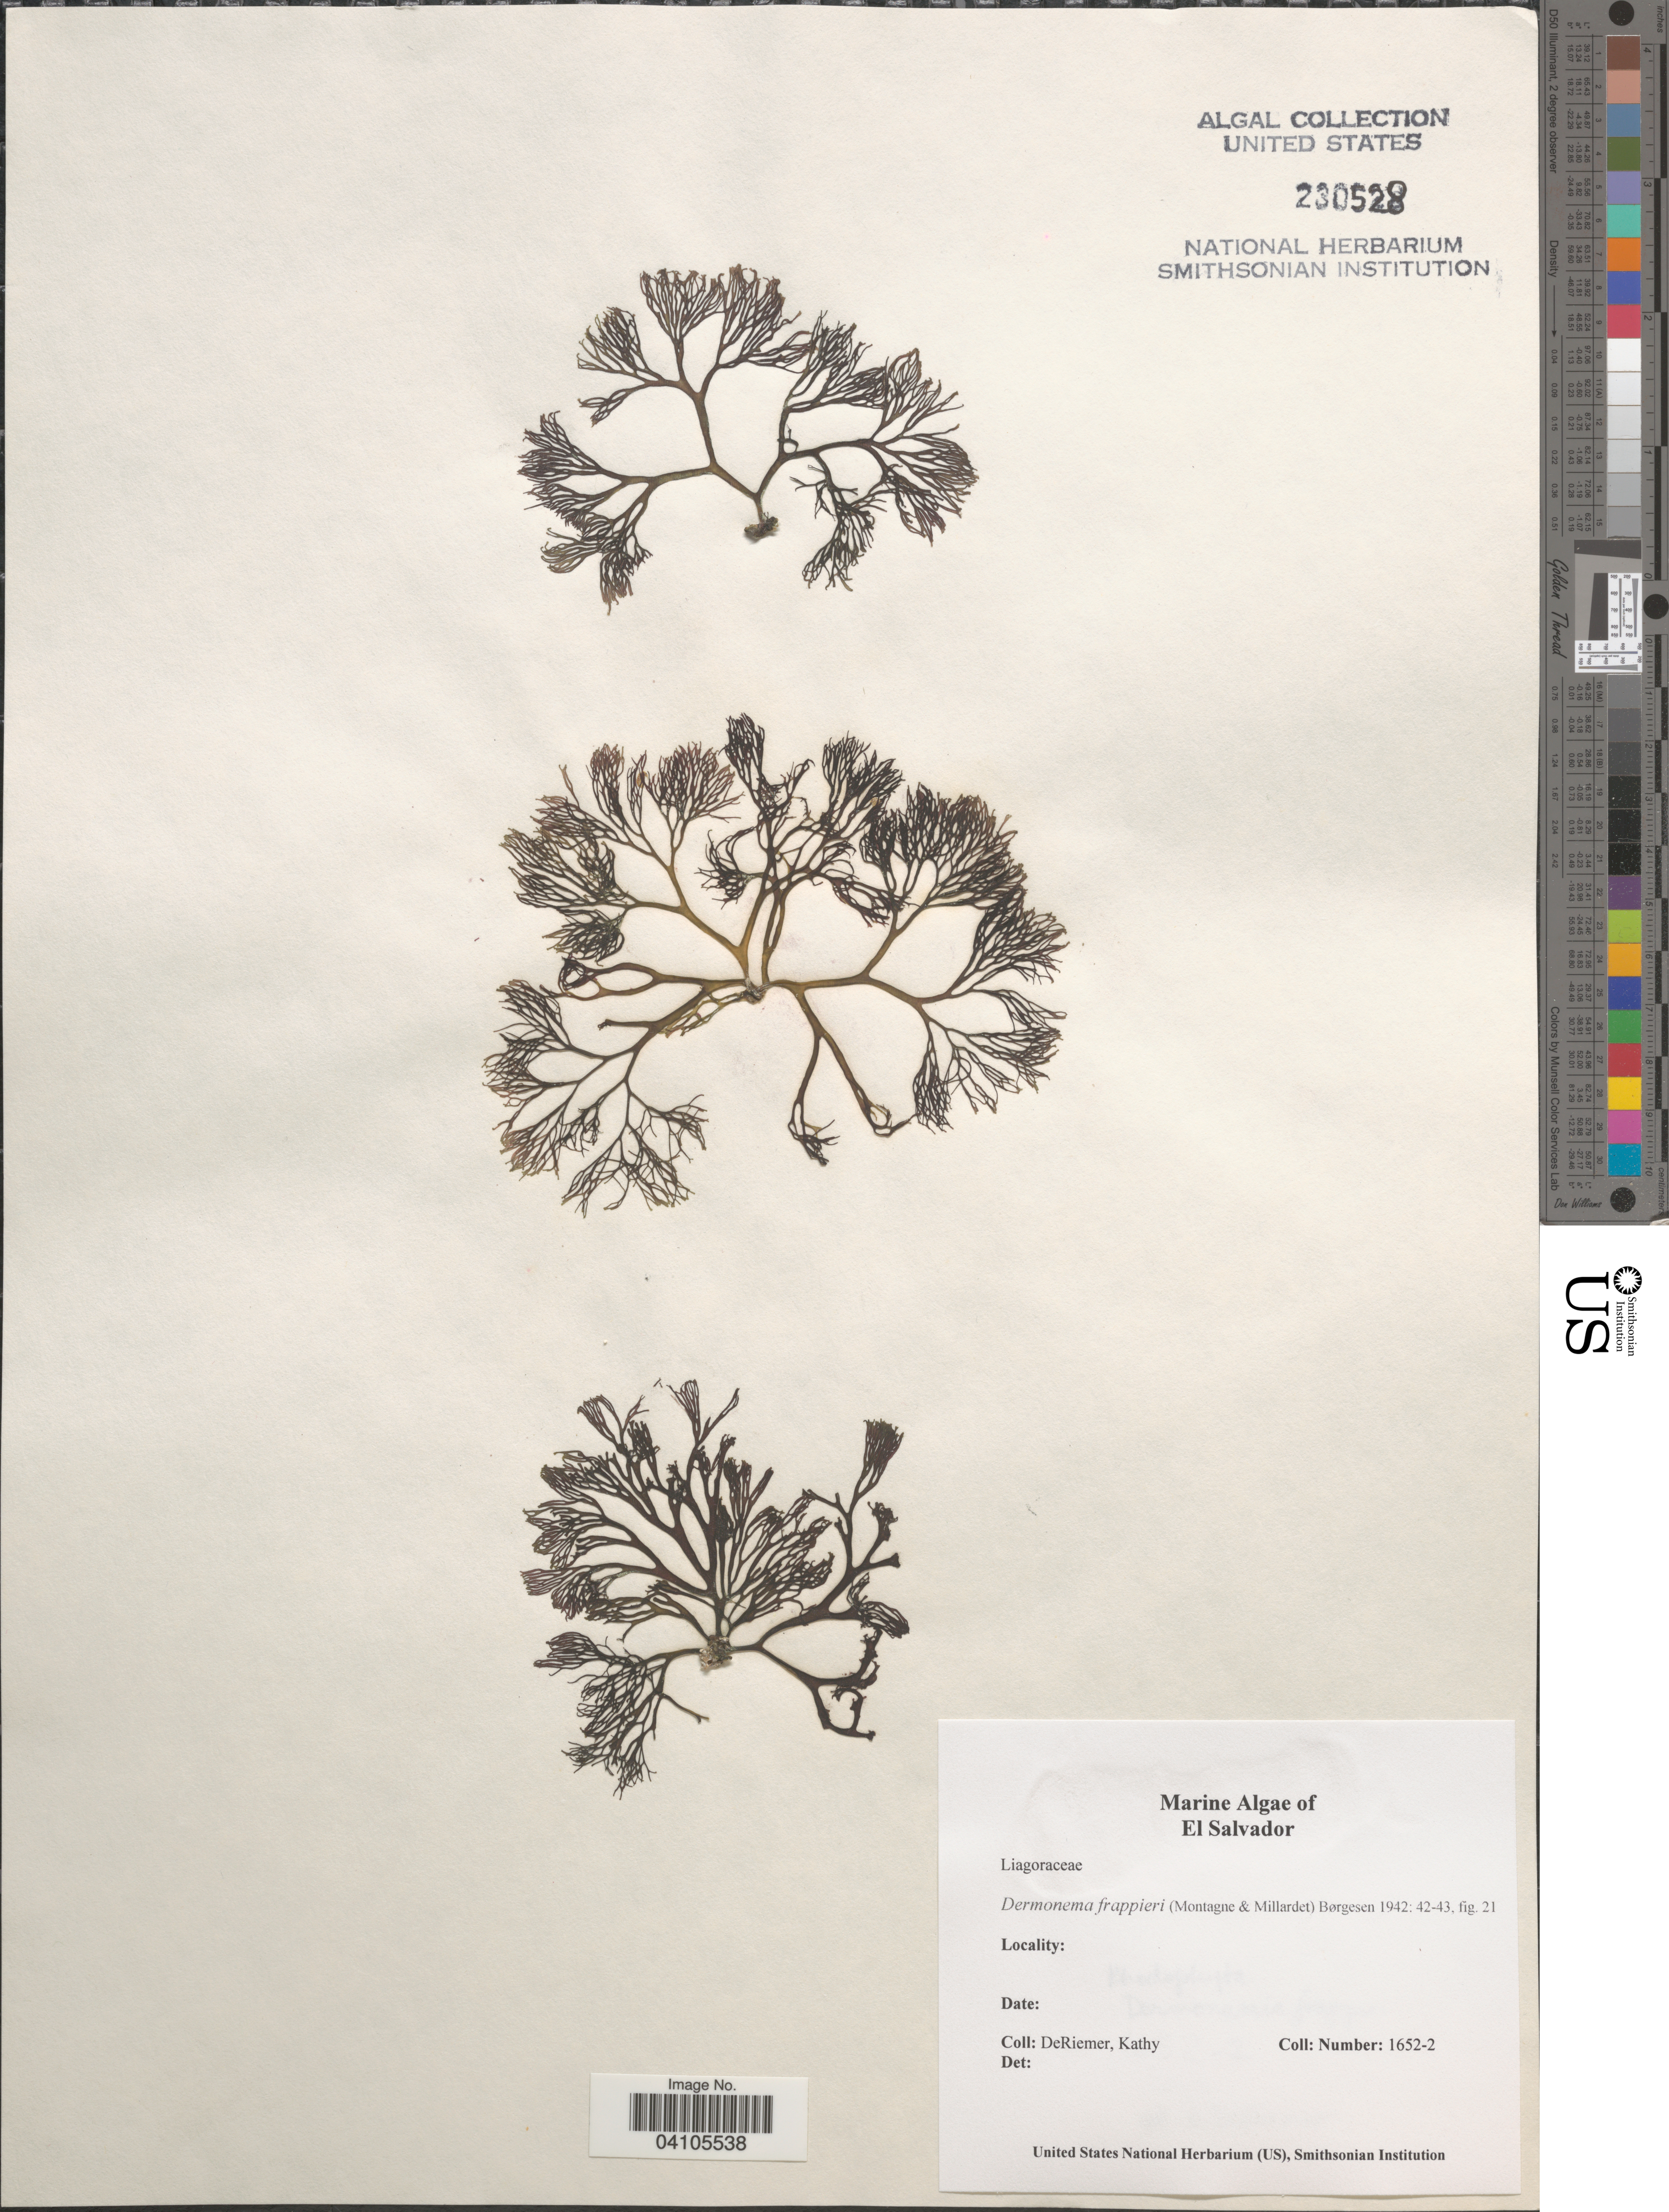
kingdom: Plantae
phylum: Rhodophyta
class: Florideophyceae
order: Nemaliales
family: Liagoraceae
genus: Dermonema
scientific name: Dermonema virens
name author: (J. Agardh) Pedroche & Ávila Ortíz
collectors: K. DeRiemer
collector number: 1652-2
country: El Salvador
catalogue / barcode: US 230528